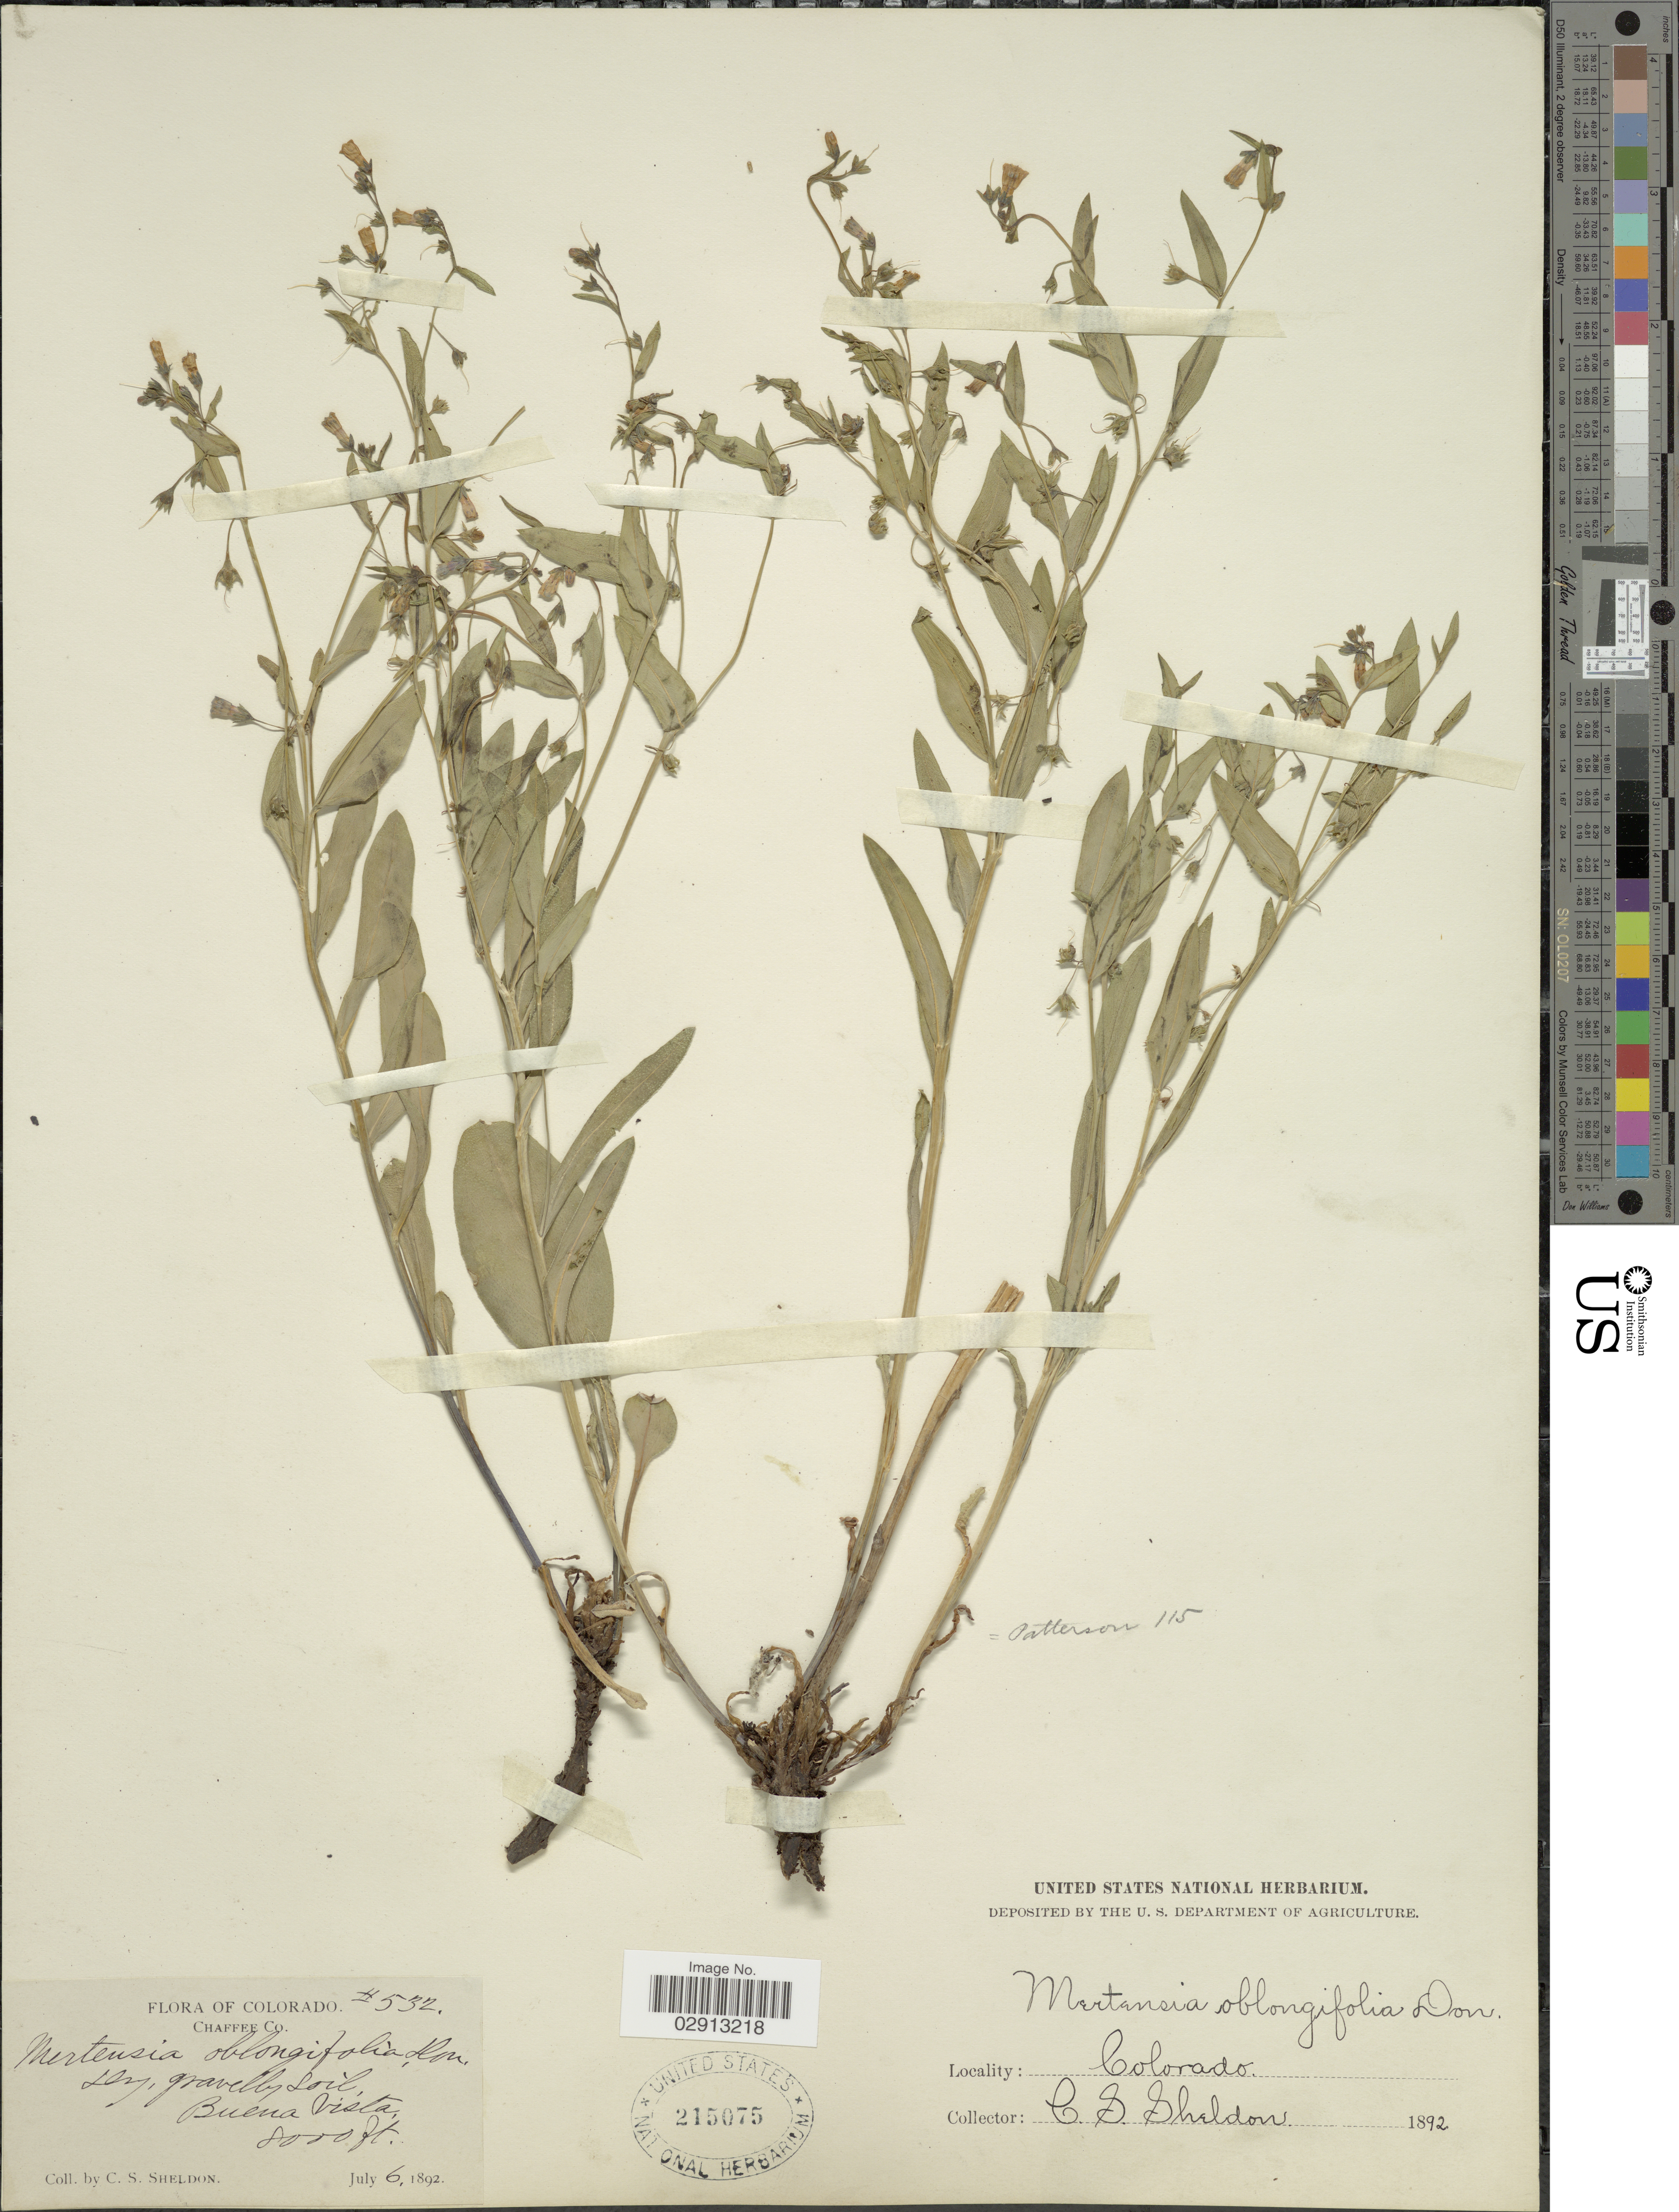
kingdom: Plantae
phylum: Tracheophyta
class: Magnoliopsida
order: Boraginales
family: Boraginaceae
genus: Mertensia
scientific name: Mertensia viridis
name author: (A. Nelson) A. Nelson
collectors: C. S. Sheldon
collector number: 532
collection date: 1892-07-06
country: United States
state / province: Colorado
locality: Chaffee Co. Buena Vista.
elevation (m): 2438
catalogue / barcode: US 215075